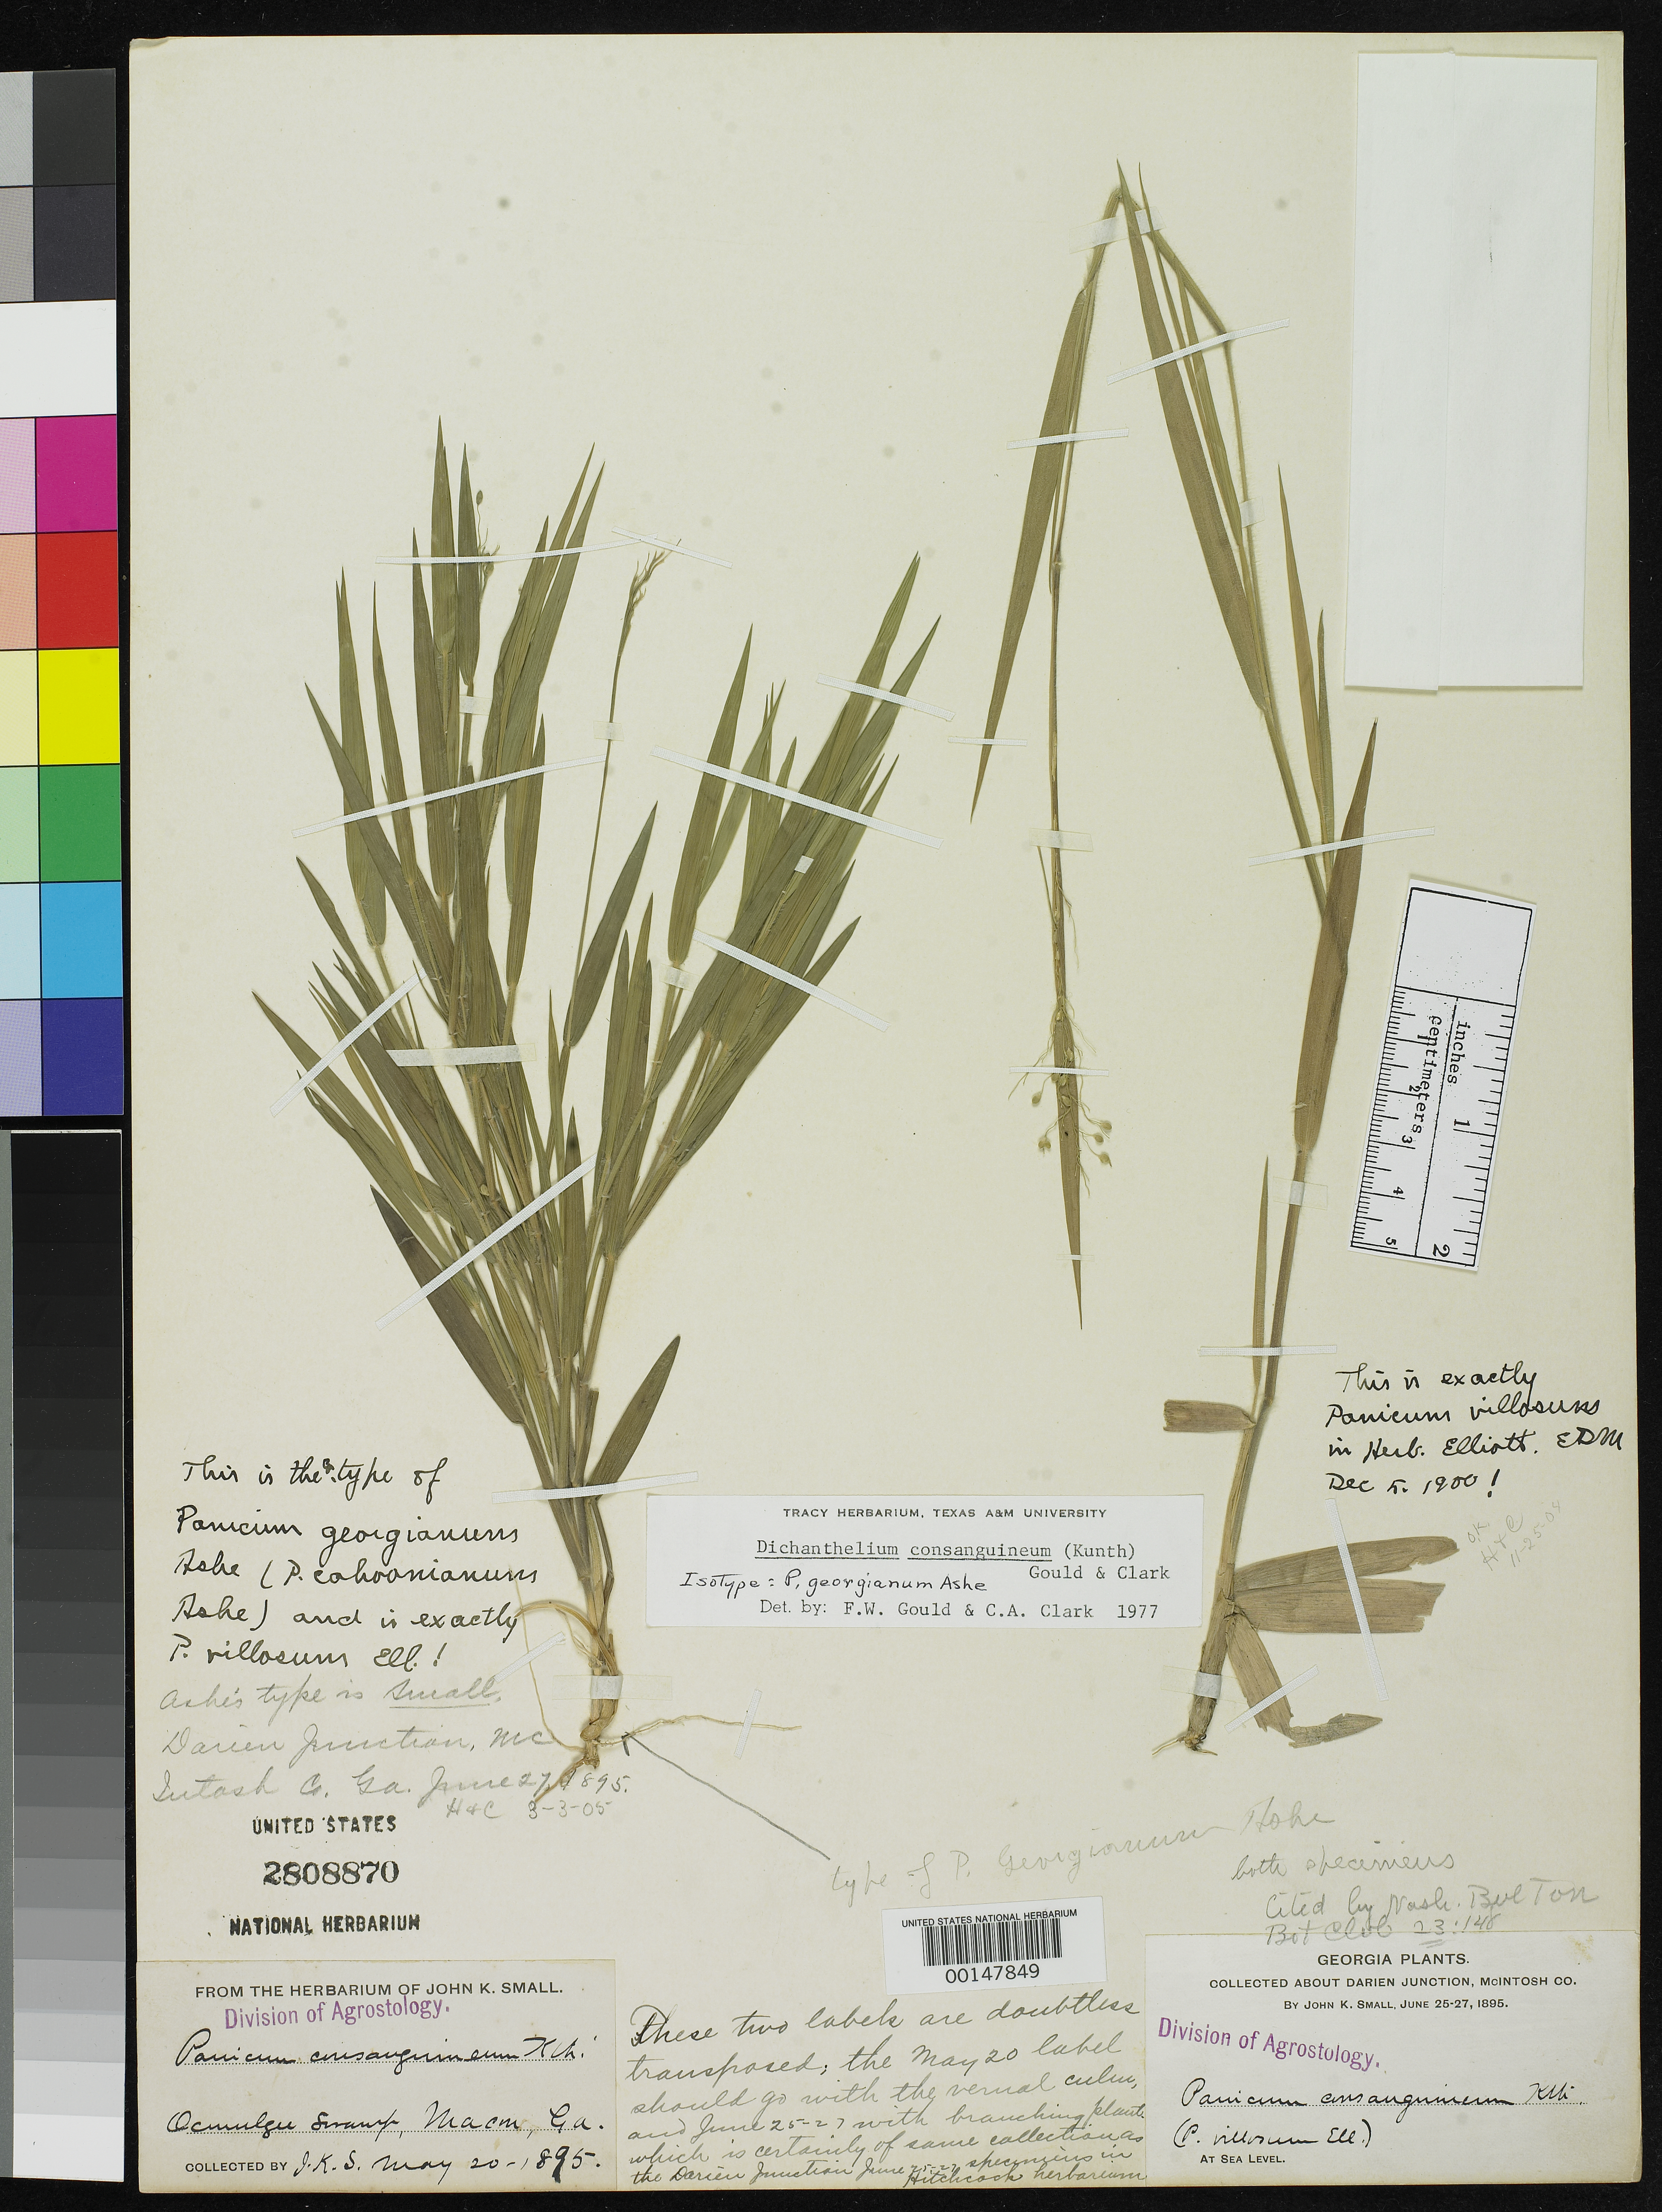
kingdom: Plantae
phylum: Tracheophyta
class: Liliopsida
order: Poales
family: Poaceae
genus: Panicum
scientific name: Panicum georgianum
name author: Ashe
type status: Isosyntype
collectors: J. K. Small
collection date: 1895-06-25/1895-06-27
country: United States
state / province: Georgia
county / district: Mcintosh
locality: Darien Junction.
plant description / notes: Specimen mounted with 2 collections apparently made on separate dates (and with labels transposed, according to annotations on specimen!); only collection of June 1895 is type material.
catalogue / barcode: US 2808870